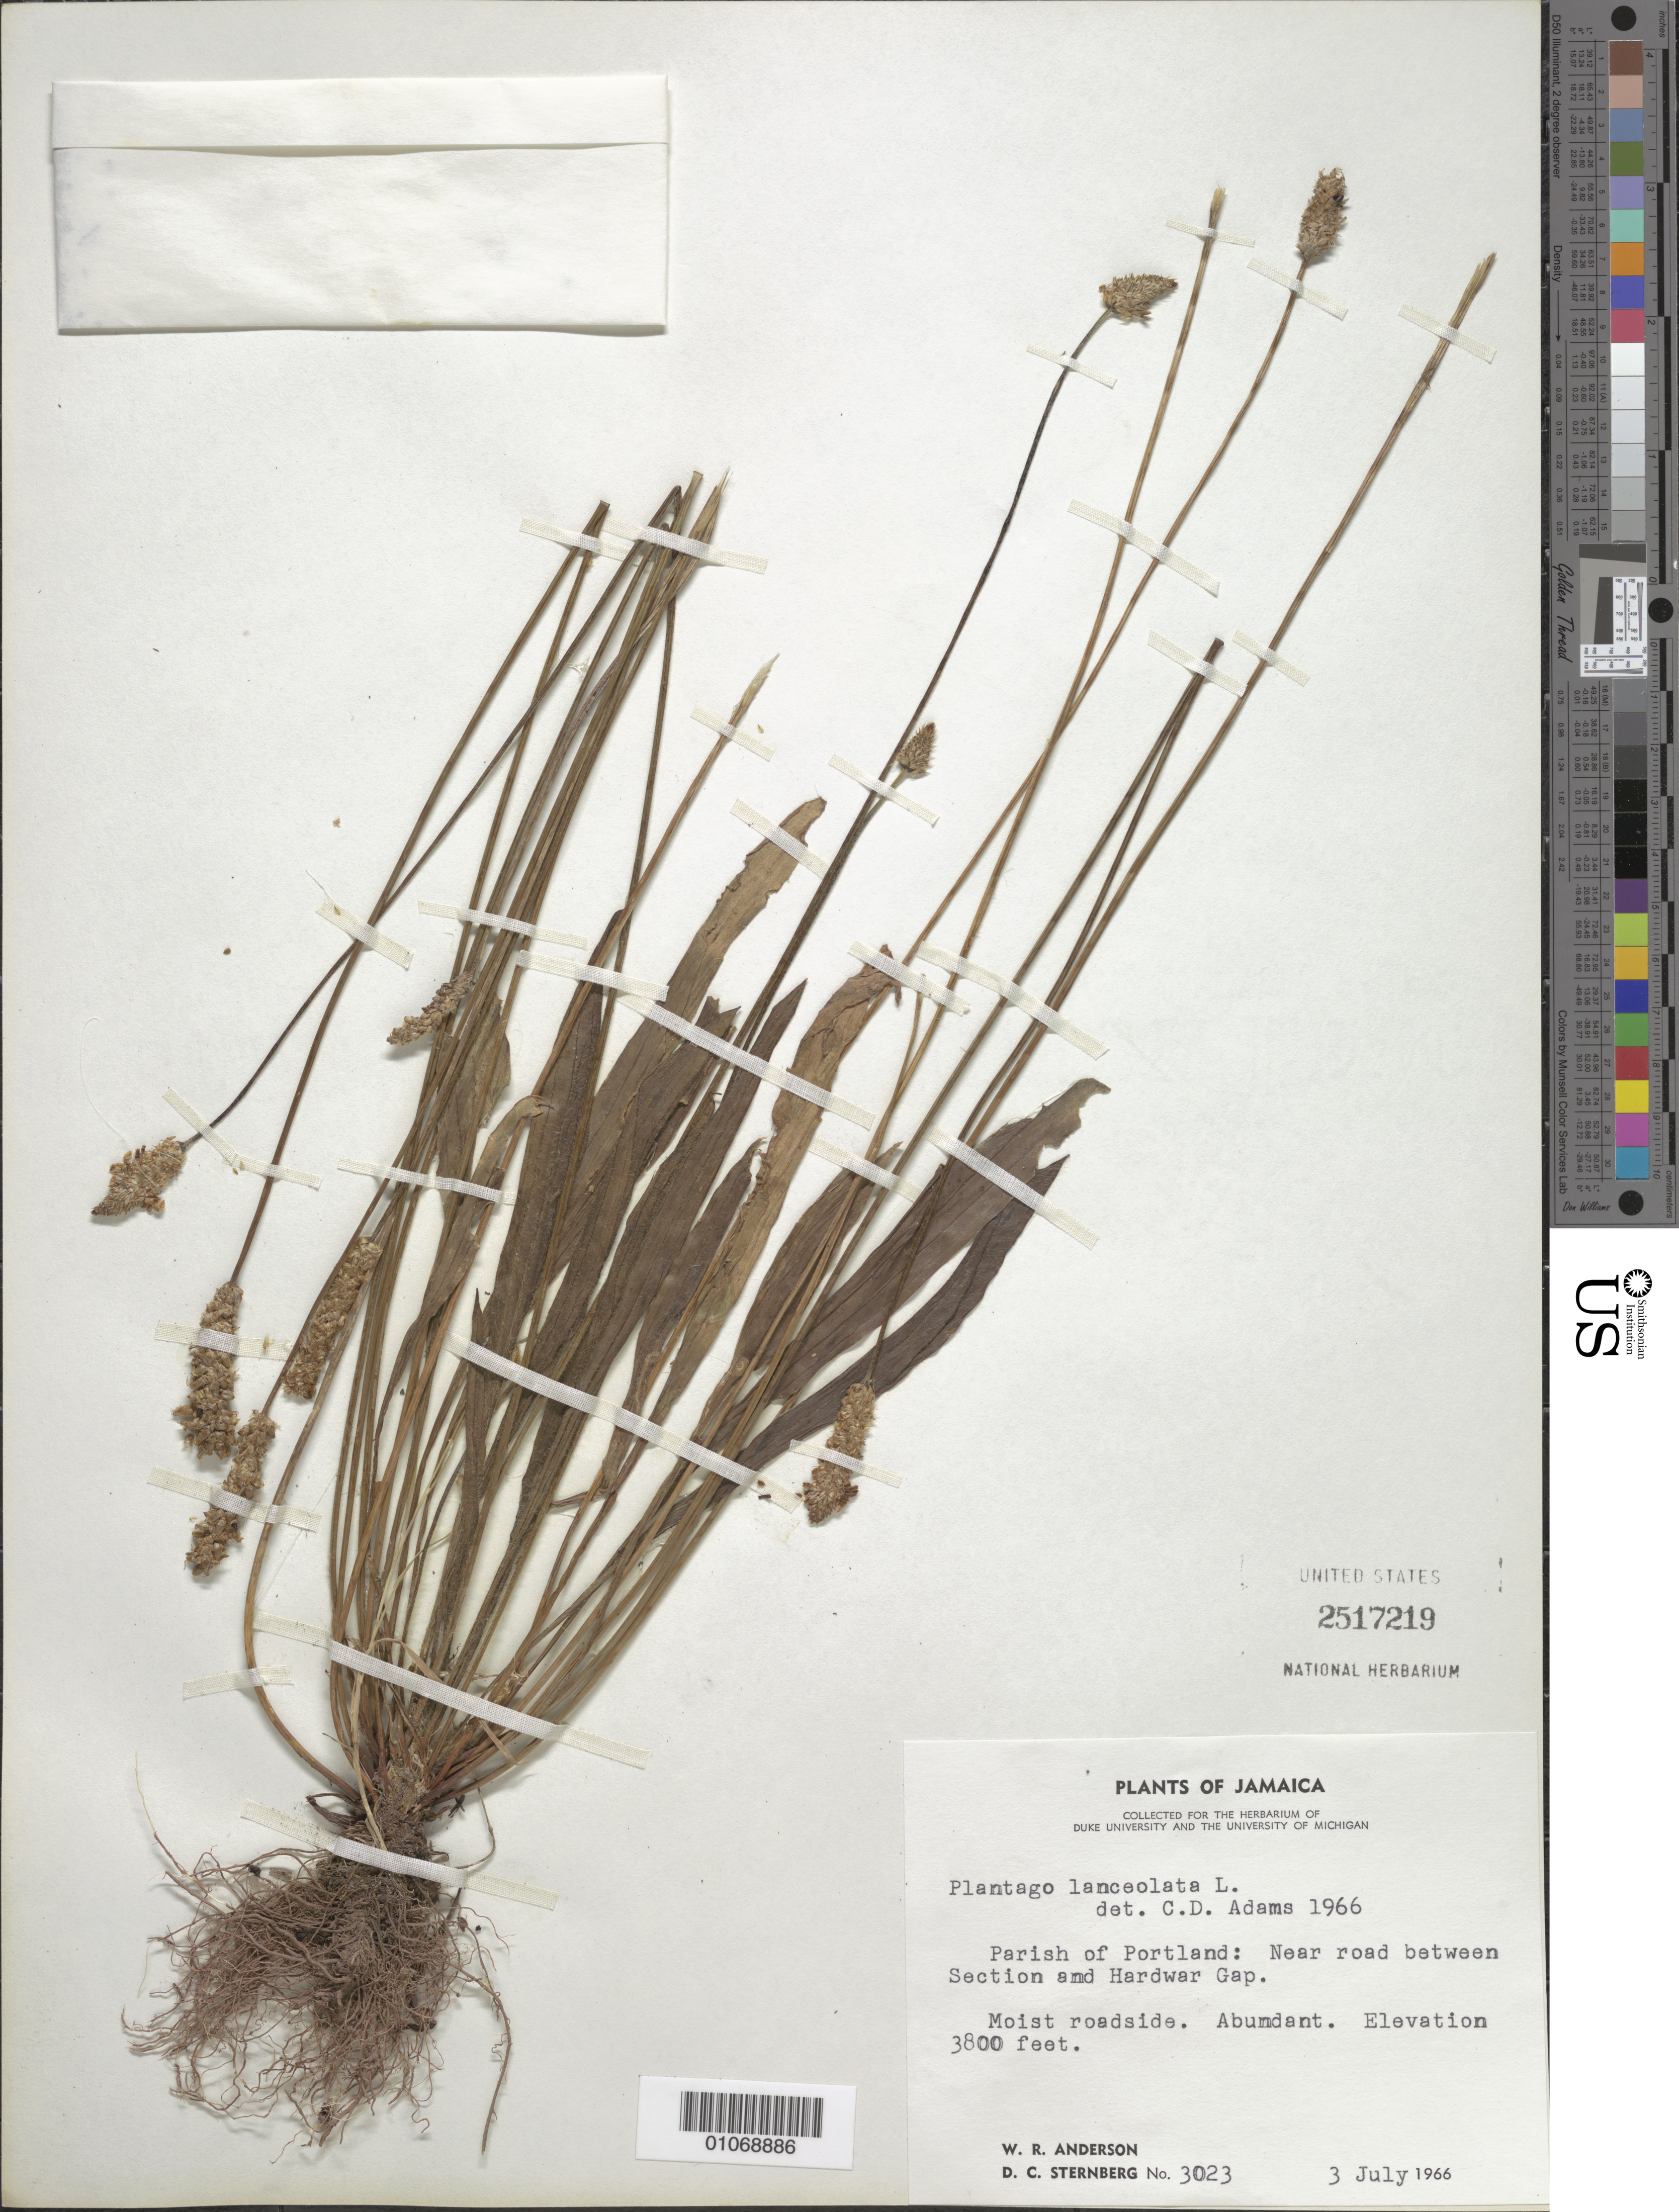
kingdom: Plantae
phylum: Tracheophyta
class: Magnoliopsida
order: Lamiales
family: Plantaginaceae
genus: Plantago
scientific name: Plantago lanceolata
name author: L.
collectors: W. R. Anderson & D. Sternberg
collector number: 3023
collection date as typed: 03 Jul 1966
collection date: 1966-07-03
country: Jamaica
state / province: Portland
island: Jamaica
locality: Near road between Section and Hardwar Gap. Moist roadside.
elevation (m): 1158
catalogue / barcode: US 2517219